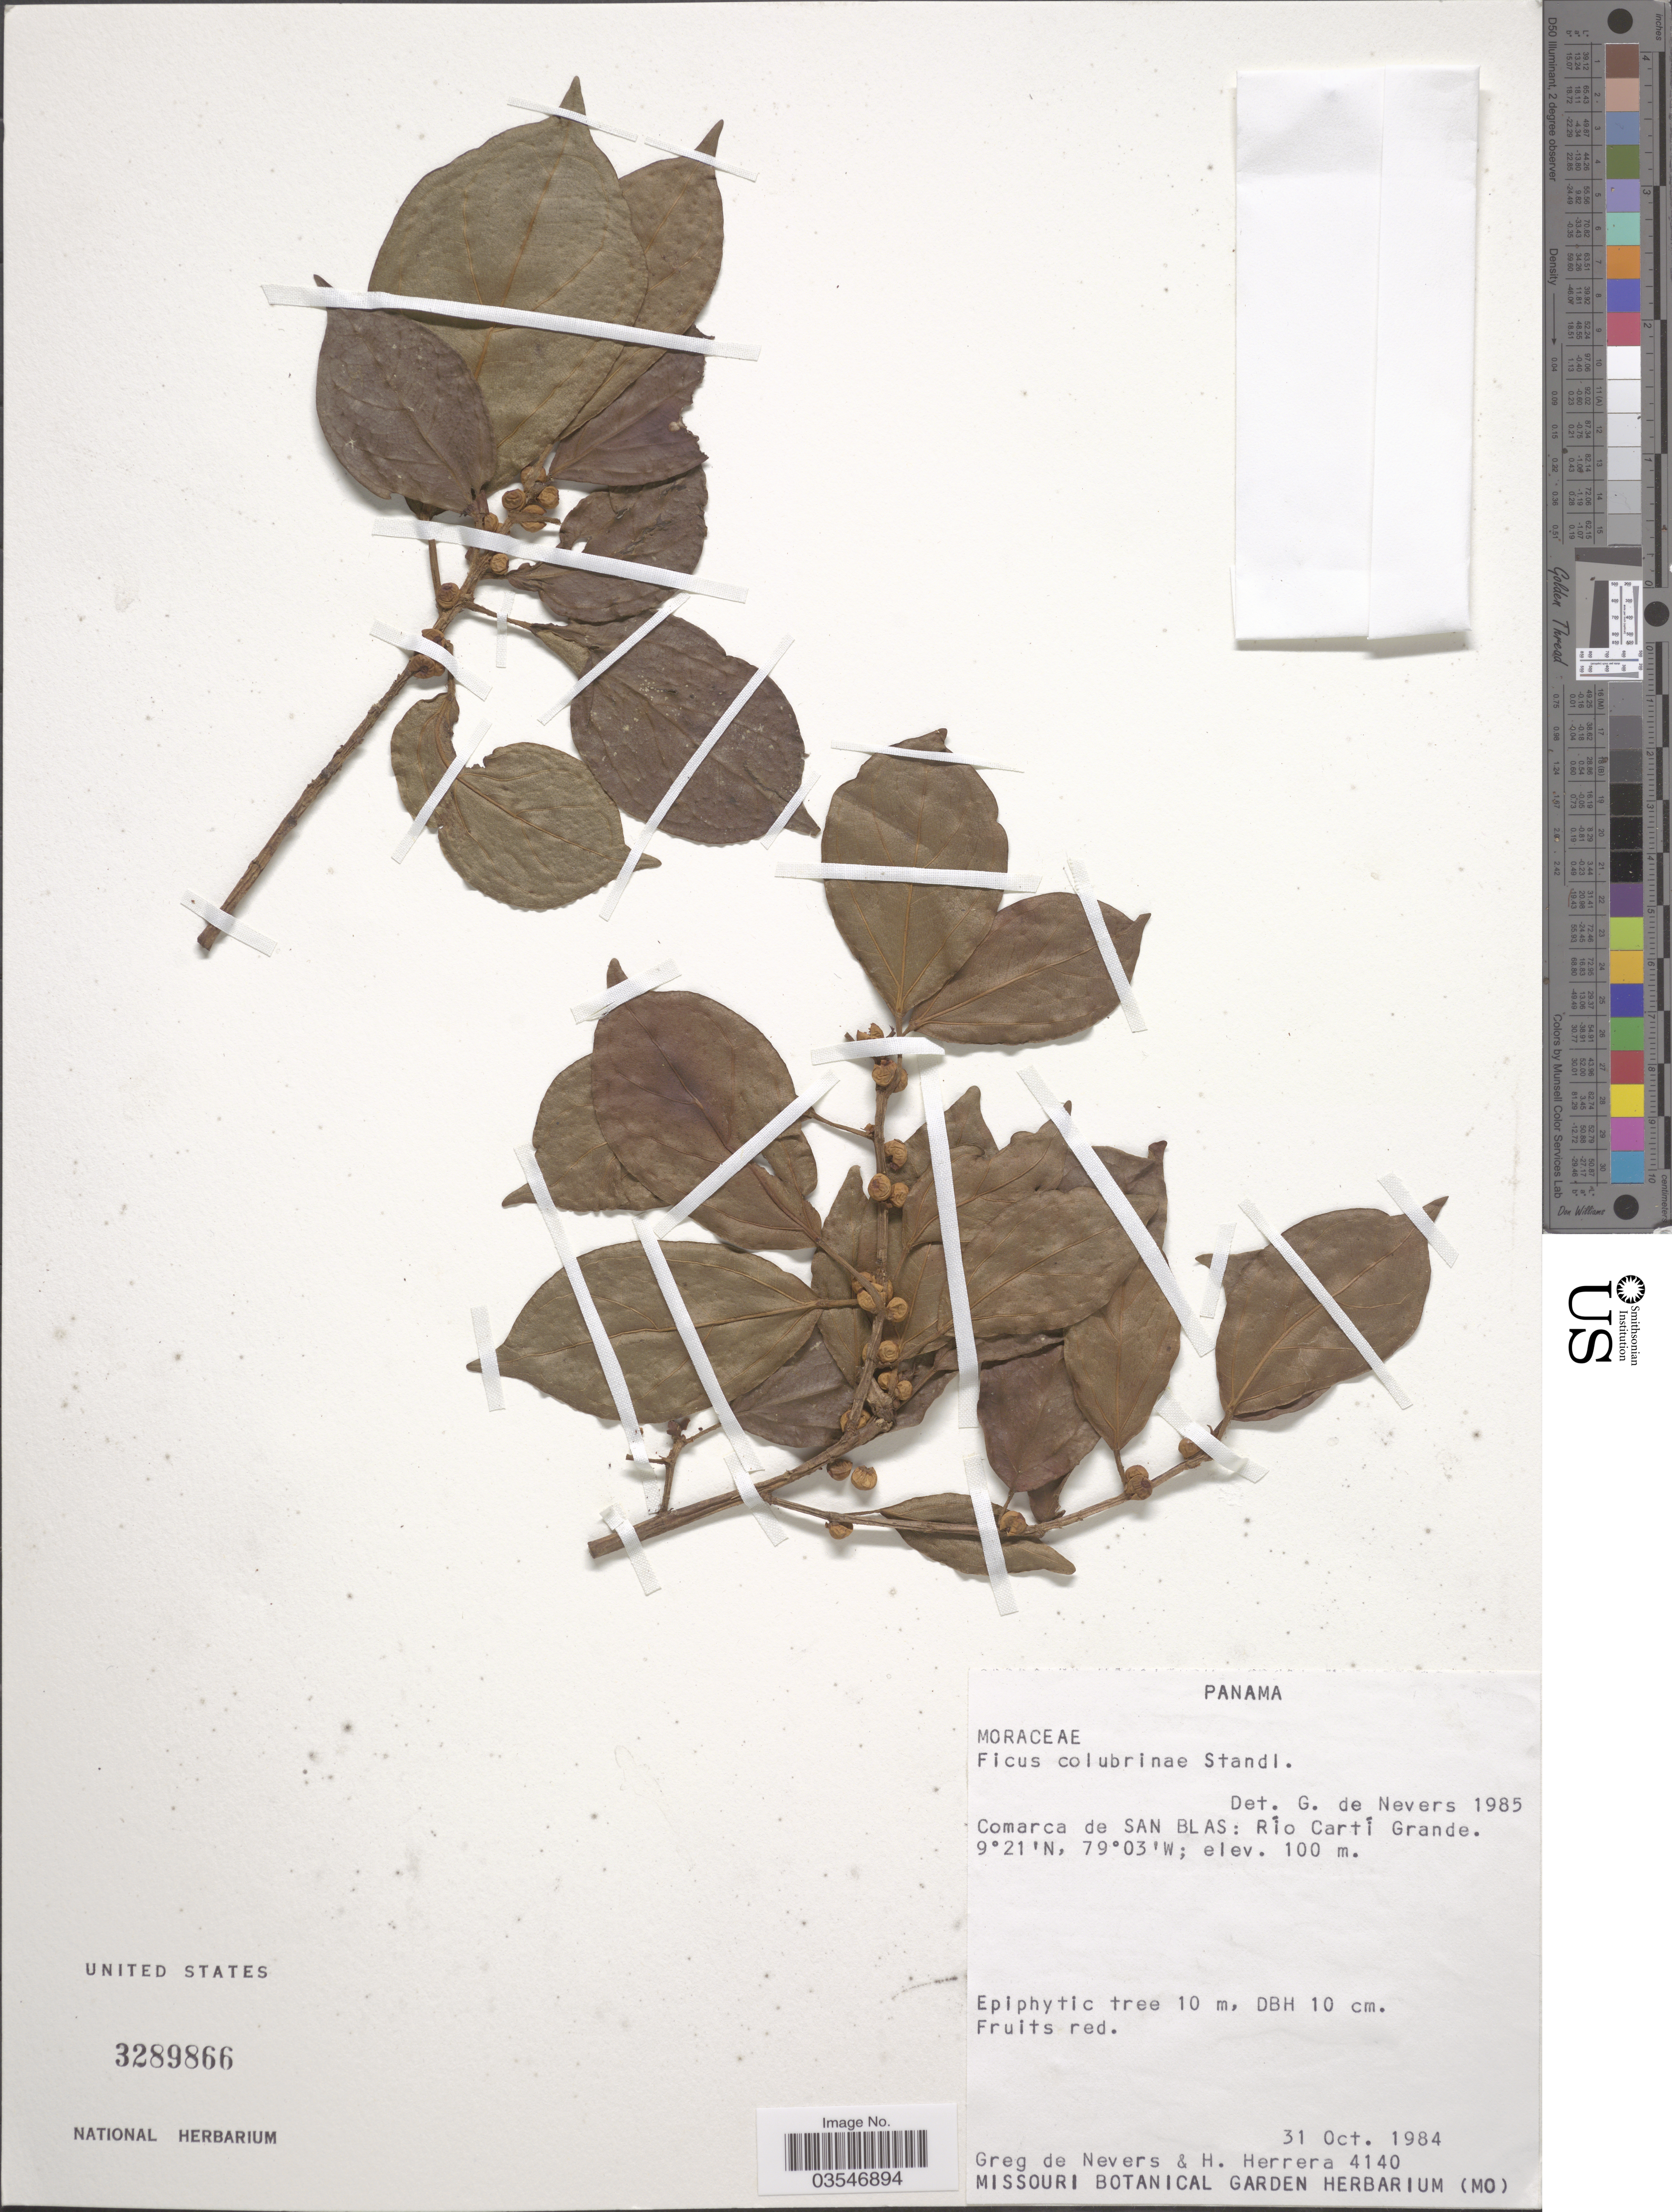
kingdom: Plantae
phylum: Tracheophyta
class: Magnoliopsida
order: Rosales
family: Moraceae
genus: Ficus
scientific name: Ficus colubrinae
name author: Standl.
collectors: G. Nevers & H. Herrera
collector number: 4140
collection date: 1984-10-31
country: Panama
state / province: Kuna Yala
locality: Comarca de San Blas: Río Cartí Grande.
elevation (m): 100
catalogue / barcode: US 3289866